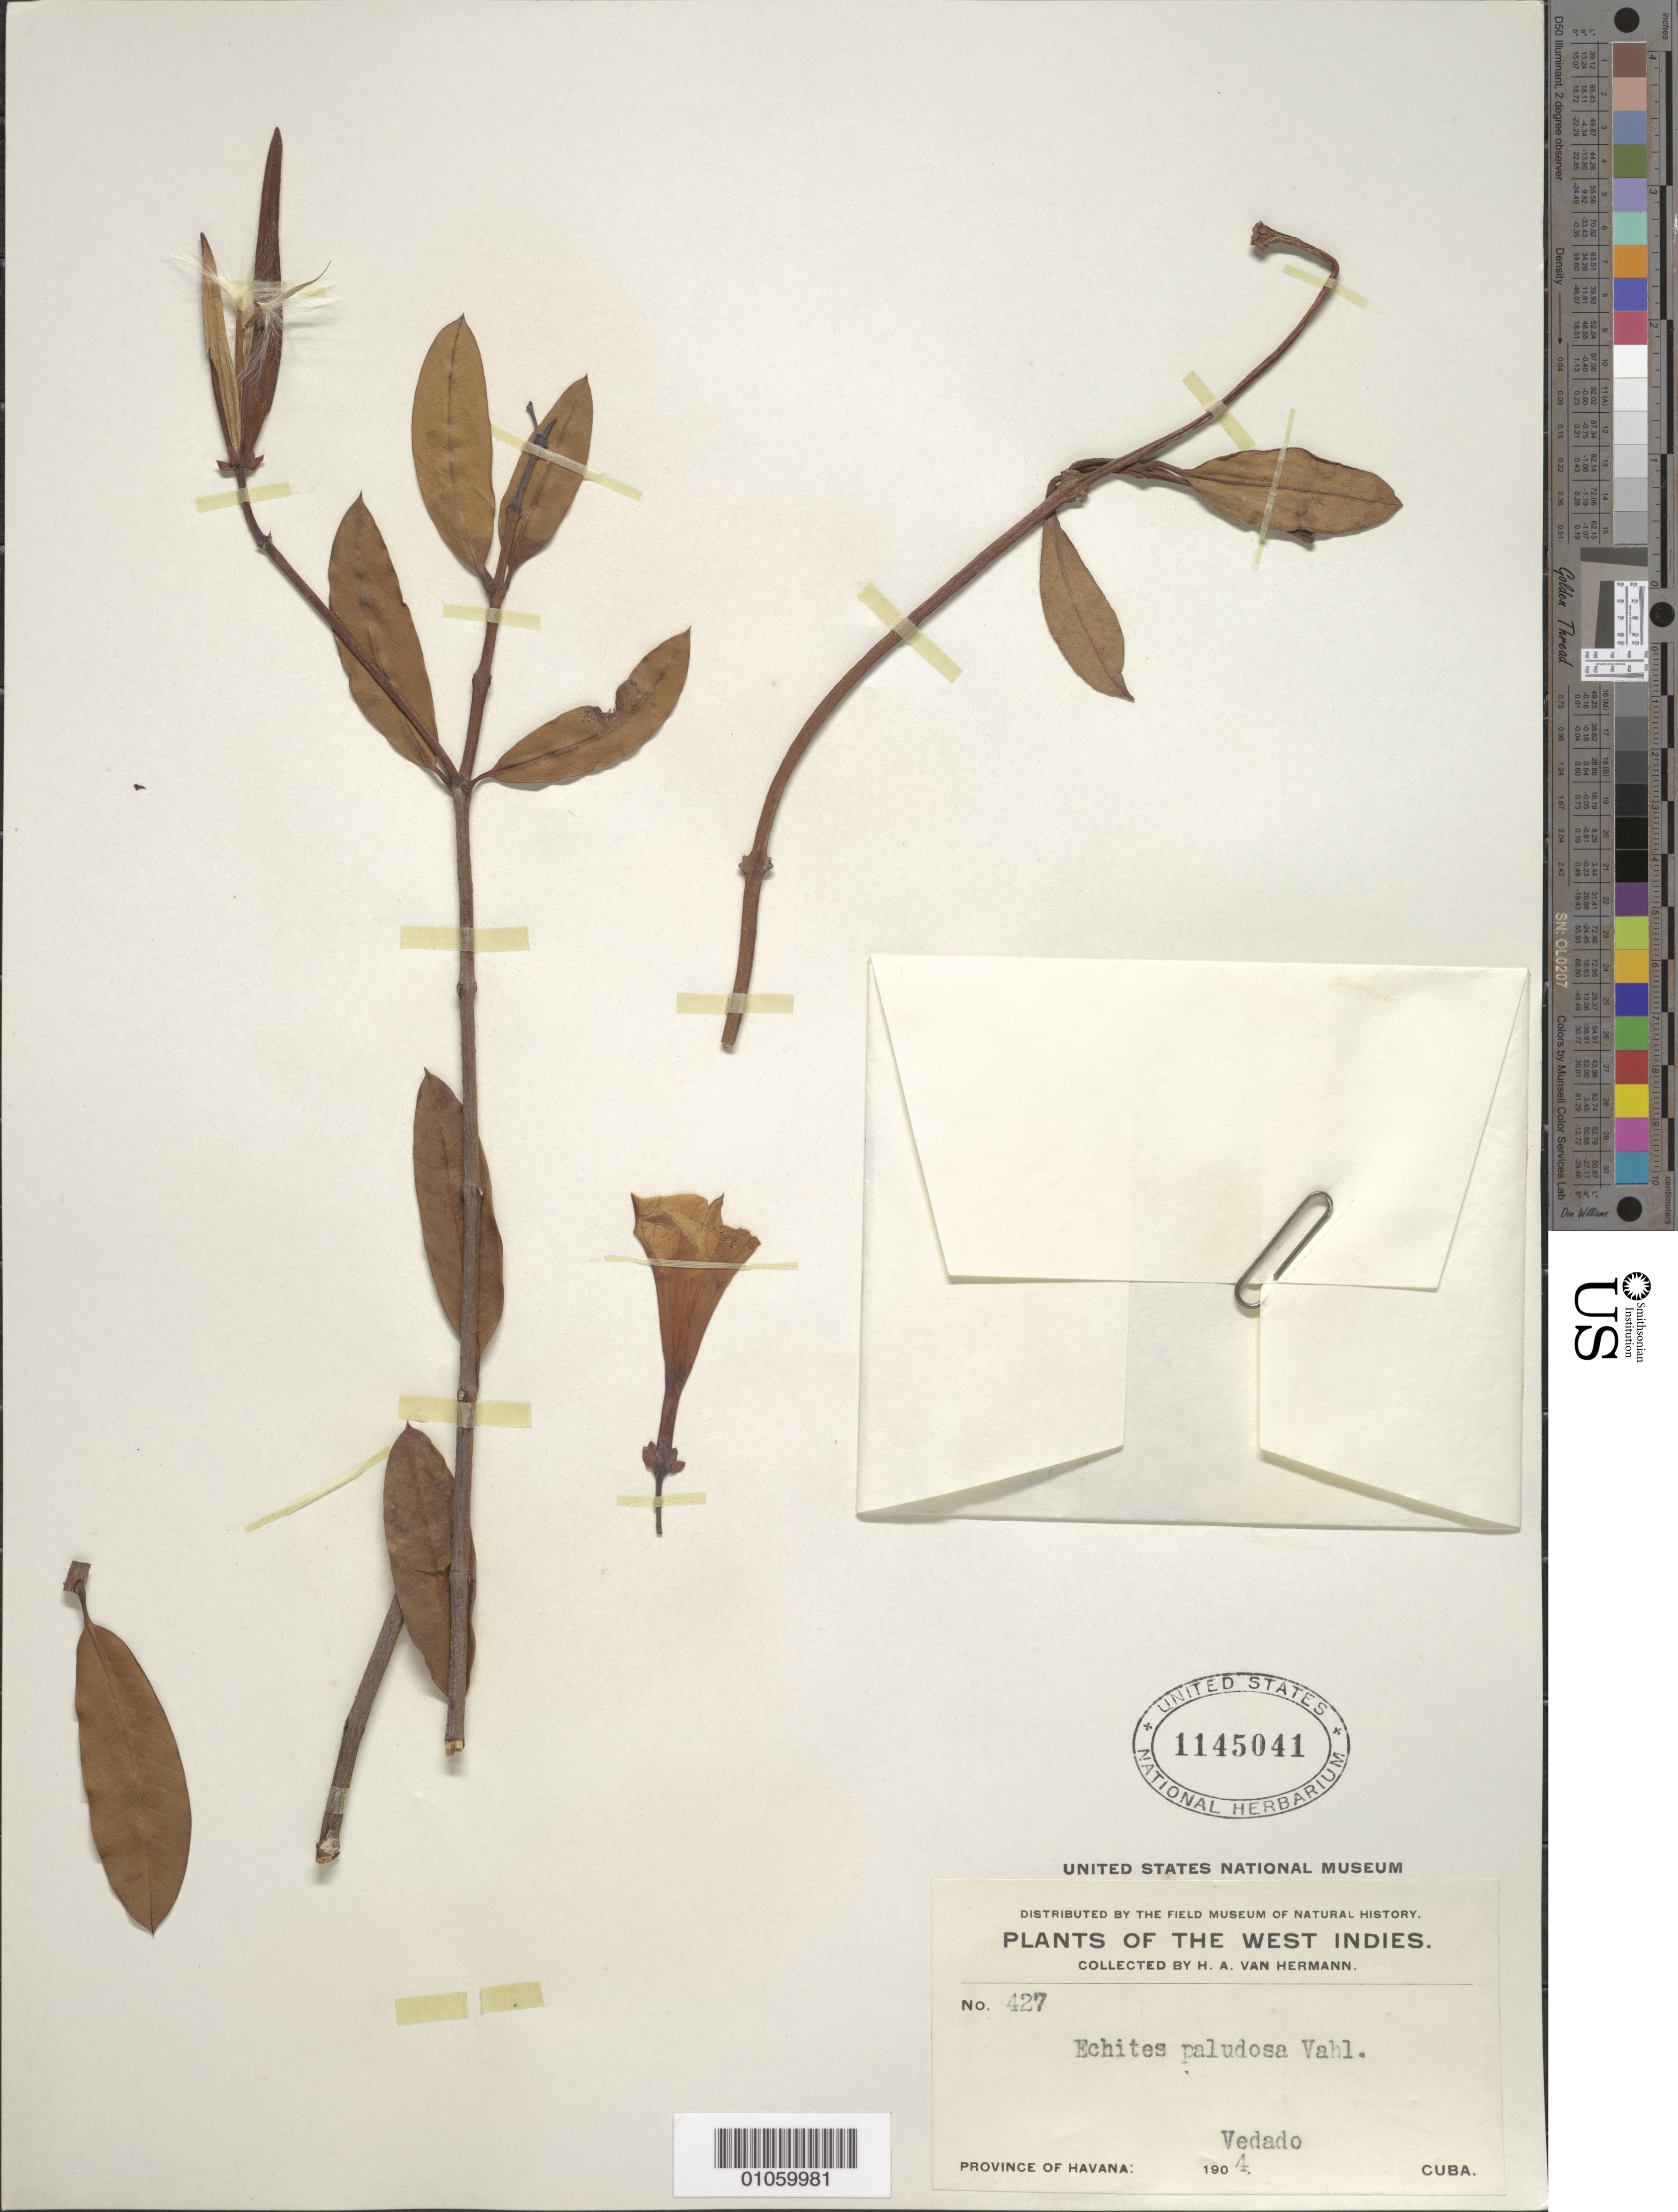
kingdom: Plantae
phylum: Tracheophyta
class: Magnoliopsida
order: Gentianales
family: Apocynaceae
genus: Rhabdadenia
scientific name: Rhabdadenia biflora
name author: (Jacq.) Müll. Arg.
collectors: H. A. Van Hermann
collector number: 427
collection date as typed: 1904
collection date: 1904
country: Cuba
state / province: La Habana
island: Cuba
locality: Vedado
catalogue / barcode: US 1145041